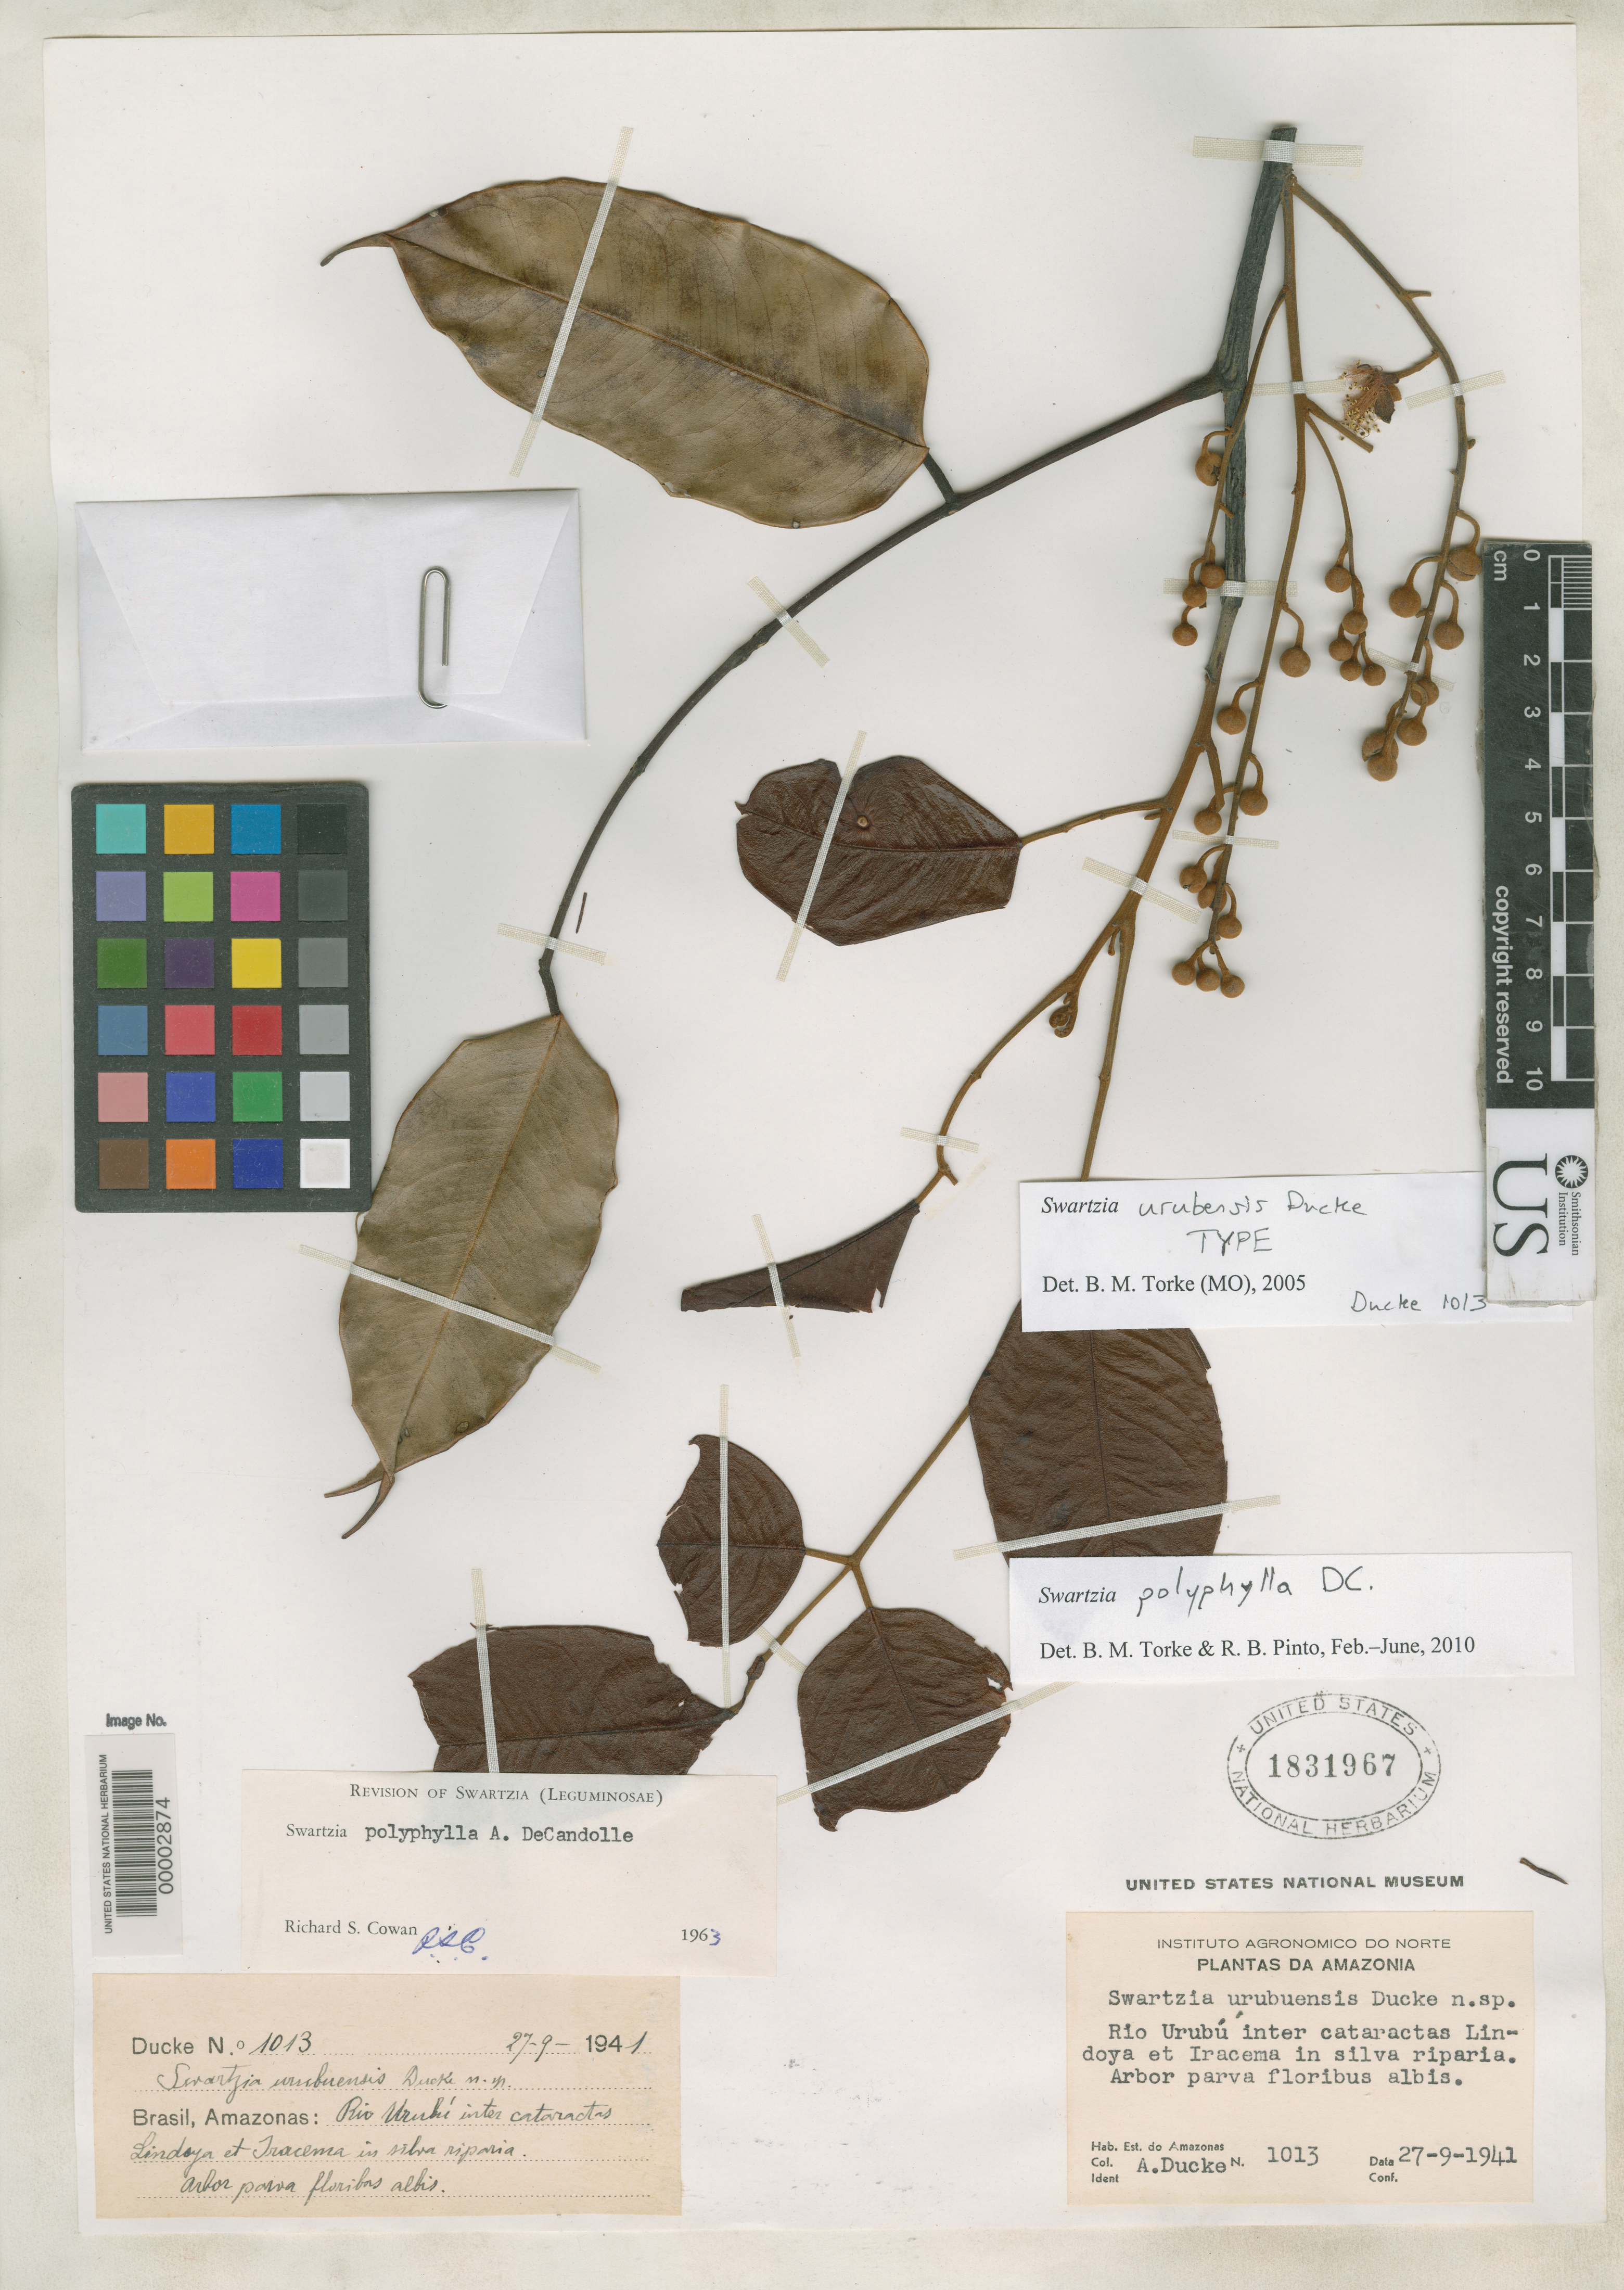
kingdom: Plantae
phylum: Tracheophyta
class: Magnoliopsida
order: Fabales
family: Fabaceae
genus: Swartzia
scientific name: Swartzia urubuensis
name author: Ducke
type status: Isotype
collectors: A. Ducke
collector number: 1013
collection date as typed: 27 Sep 1941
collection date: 1941-09-27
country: Brazil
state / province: Amazonas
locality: Iracema, Rio Urubu.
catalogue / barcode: US 1831967